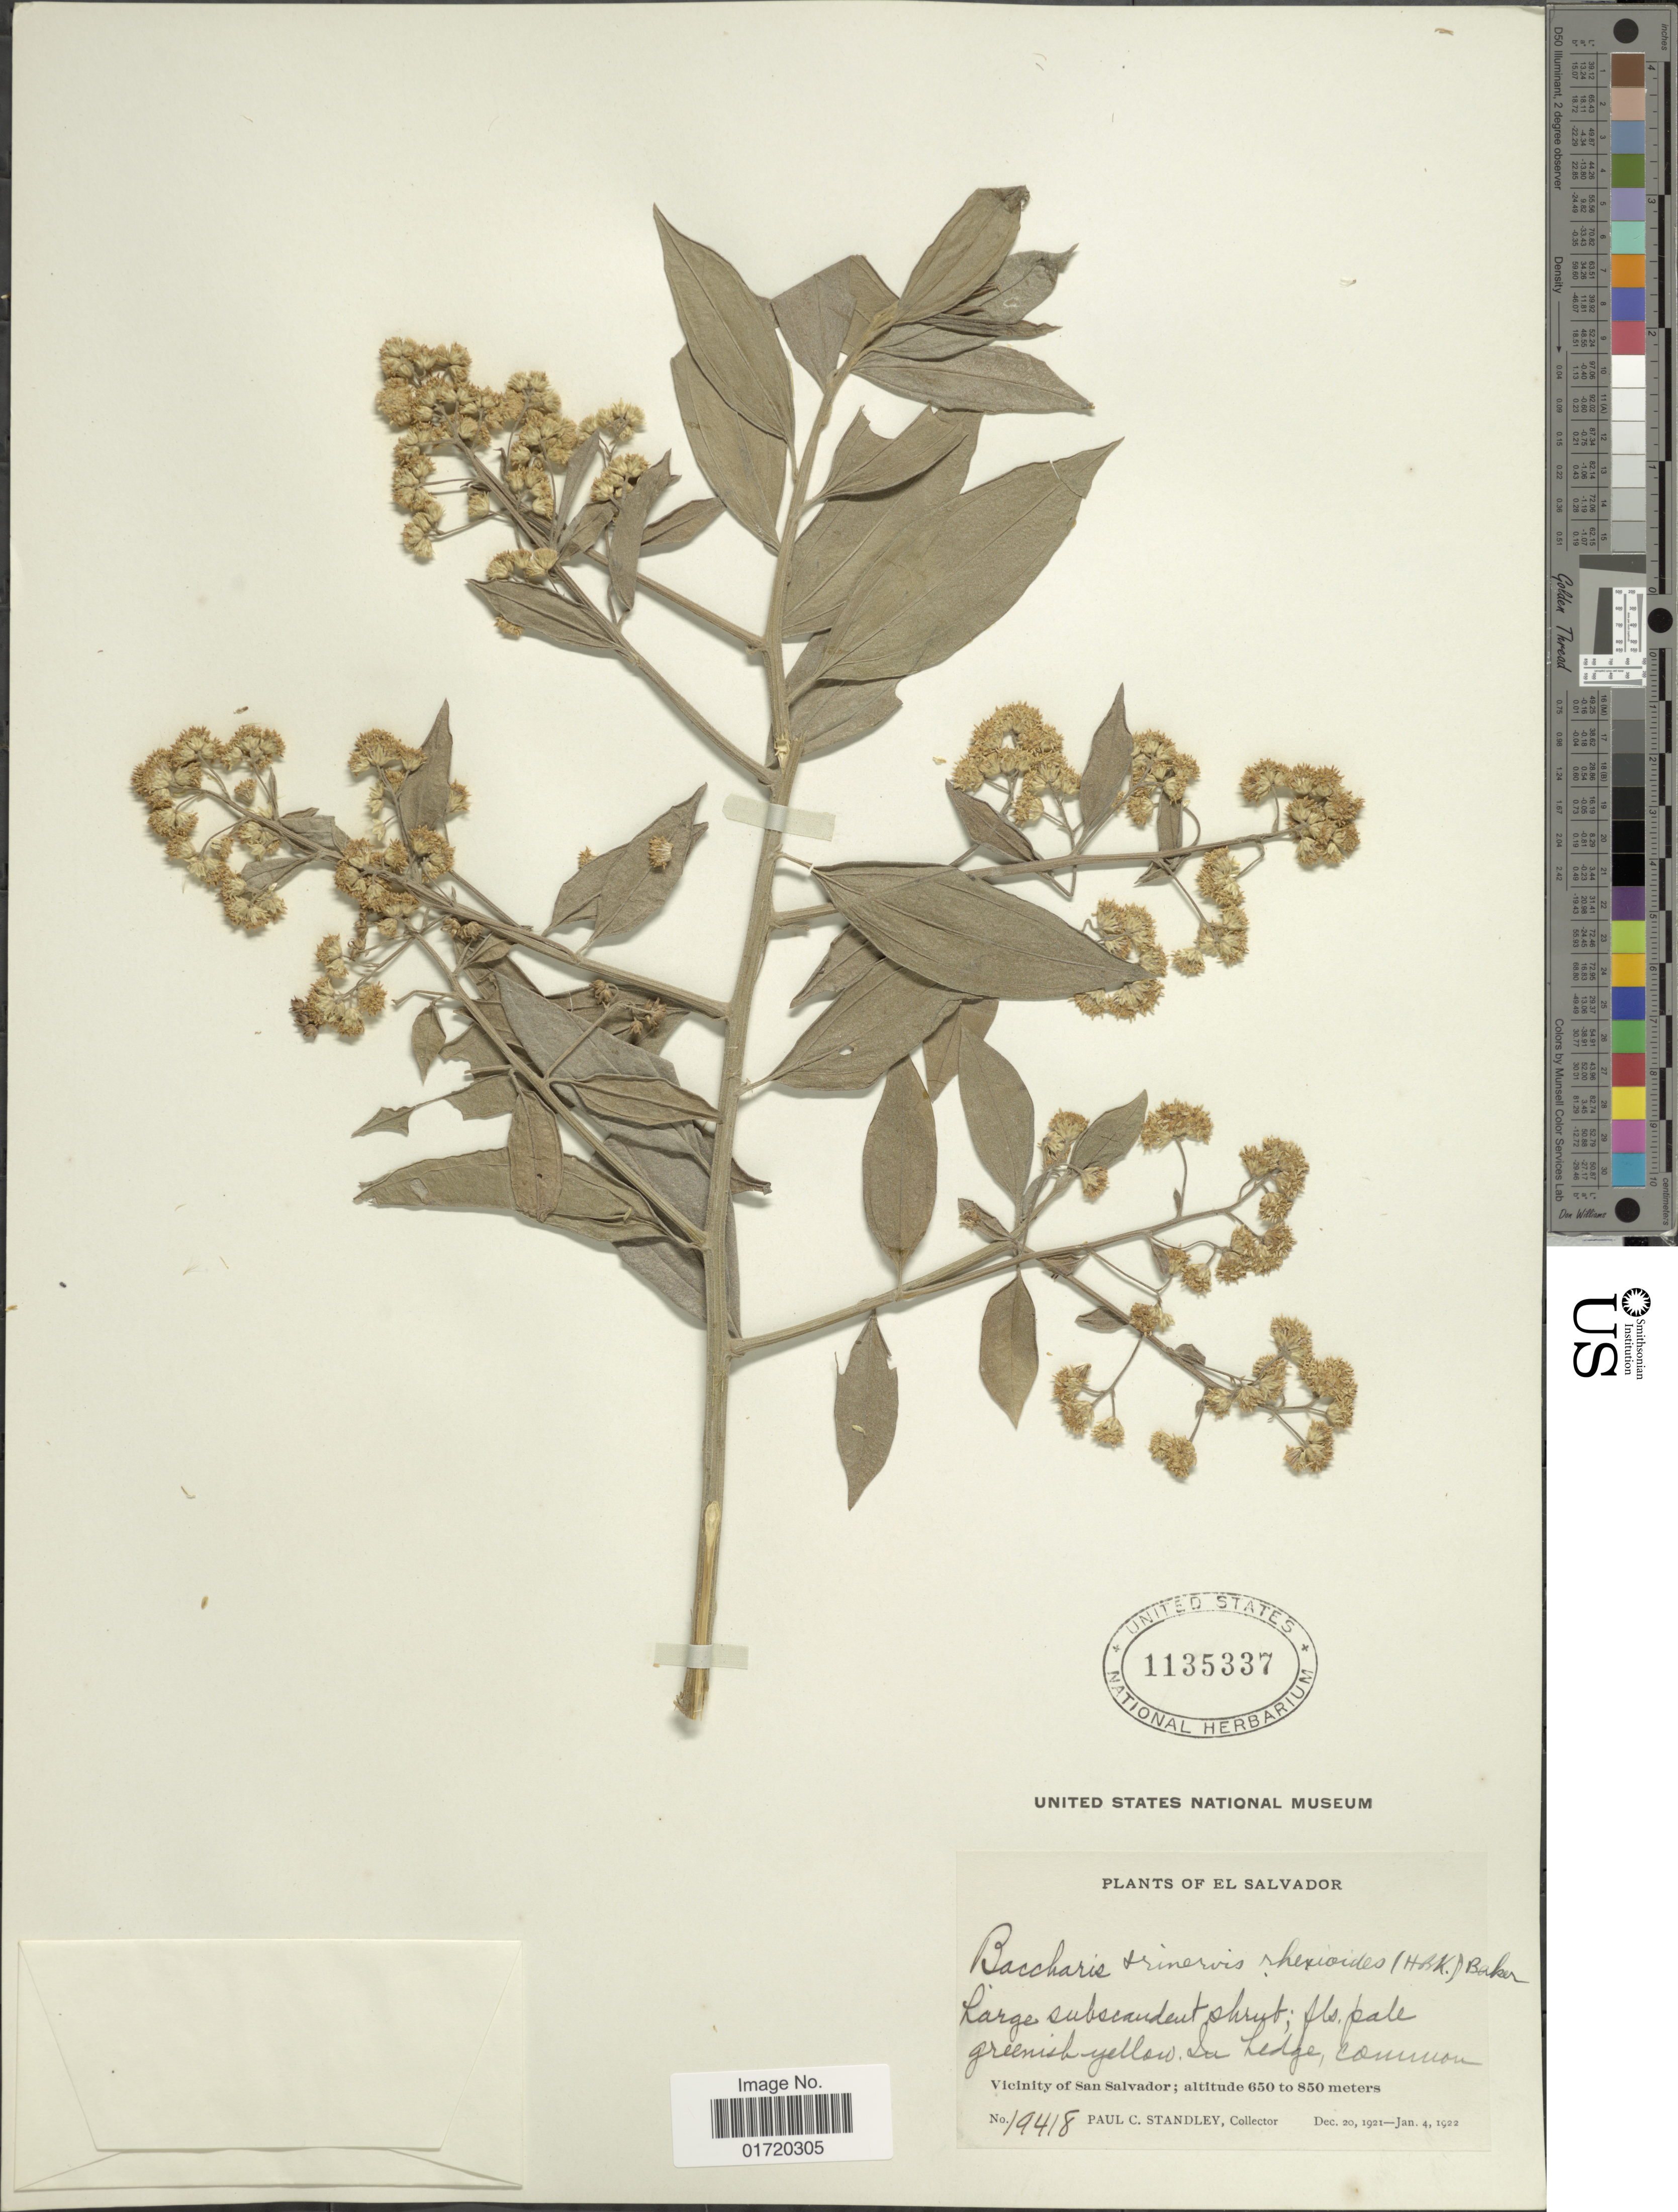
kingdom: Plantae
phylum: Tracheophyta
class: Magnoliopsida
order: Asterales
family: Asteraceae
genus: Baccharis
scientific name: Baccharis trinervis var. rhexioides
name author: (Kunth) Baker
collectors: P. C. Standley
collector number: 19418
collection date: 1921-12-20/1922-01-04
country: El Salvador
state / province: San Salvador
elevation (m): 650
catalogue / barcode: US 1135337